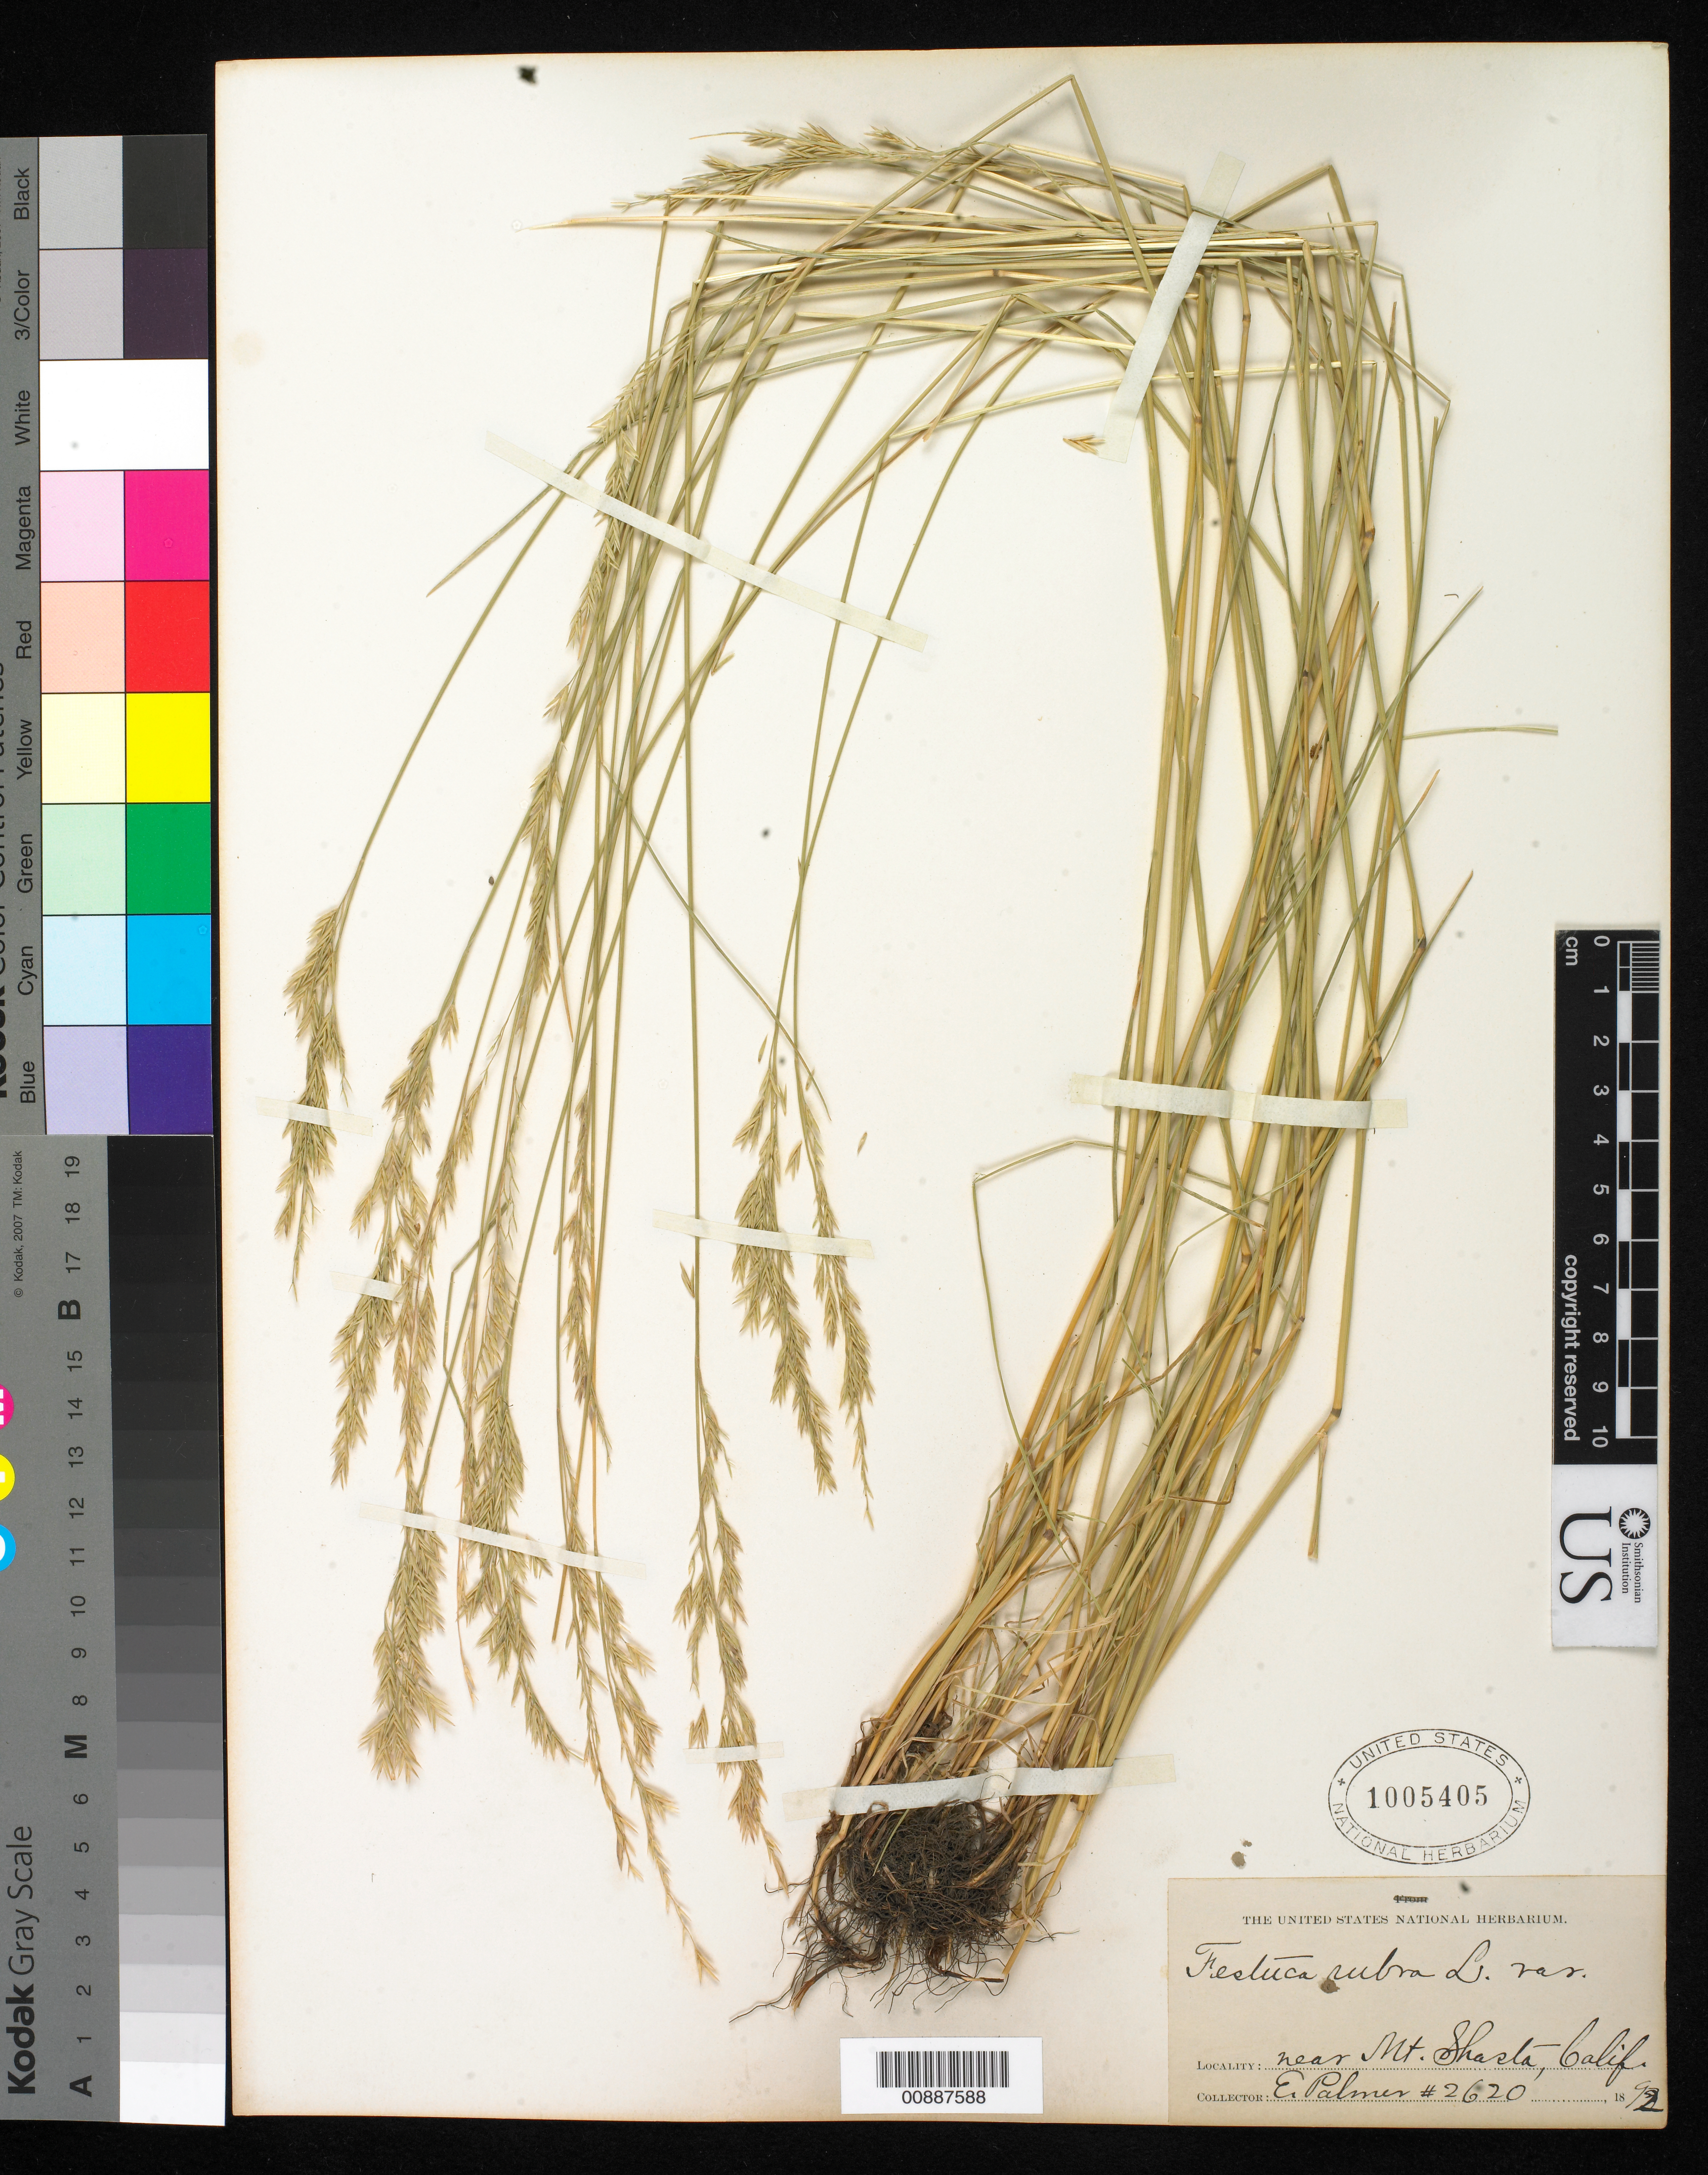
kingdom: Plantae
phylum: Tracheophyta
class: Liliopsida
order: Poales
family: Poaceae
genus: Festuca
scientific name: Festuca rubra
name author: L.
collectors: E. Palmer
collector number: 2620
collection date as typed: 1892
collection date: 1892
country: United States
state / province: California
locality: Near Mt. Shasta, California.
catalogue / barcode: US 1005405